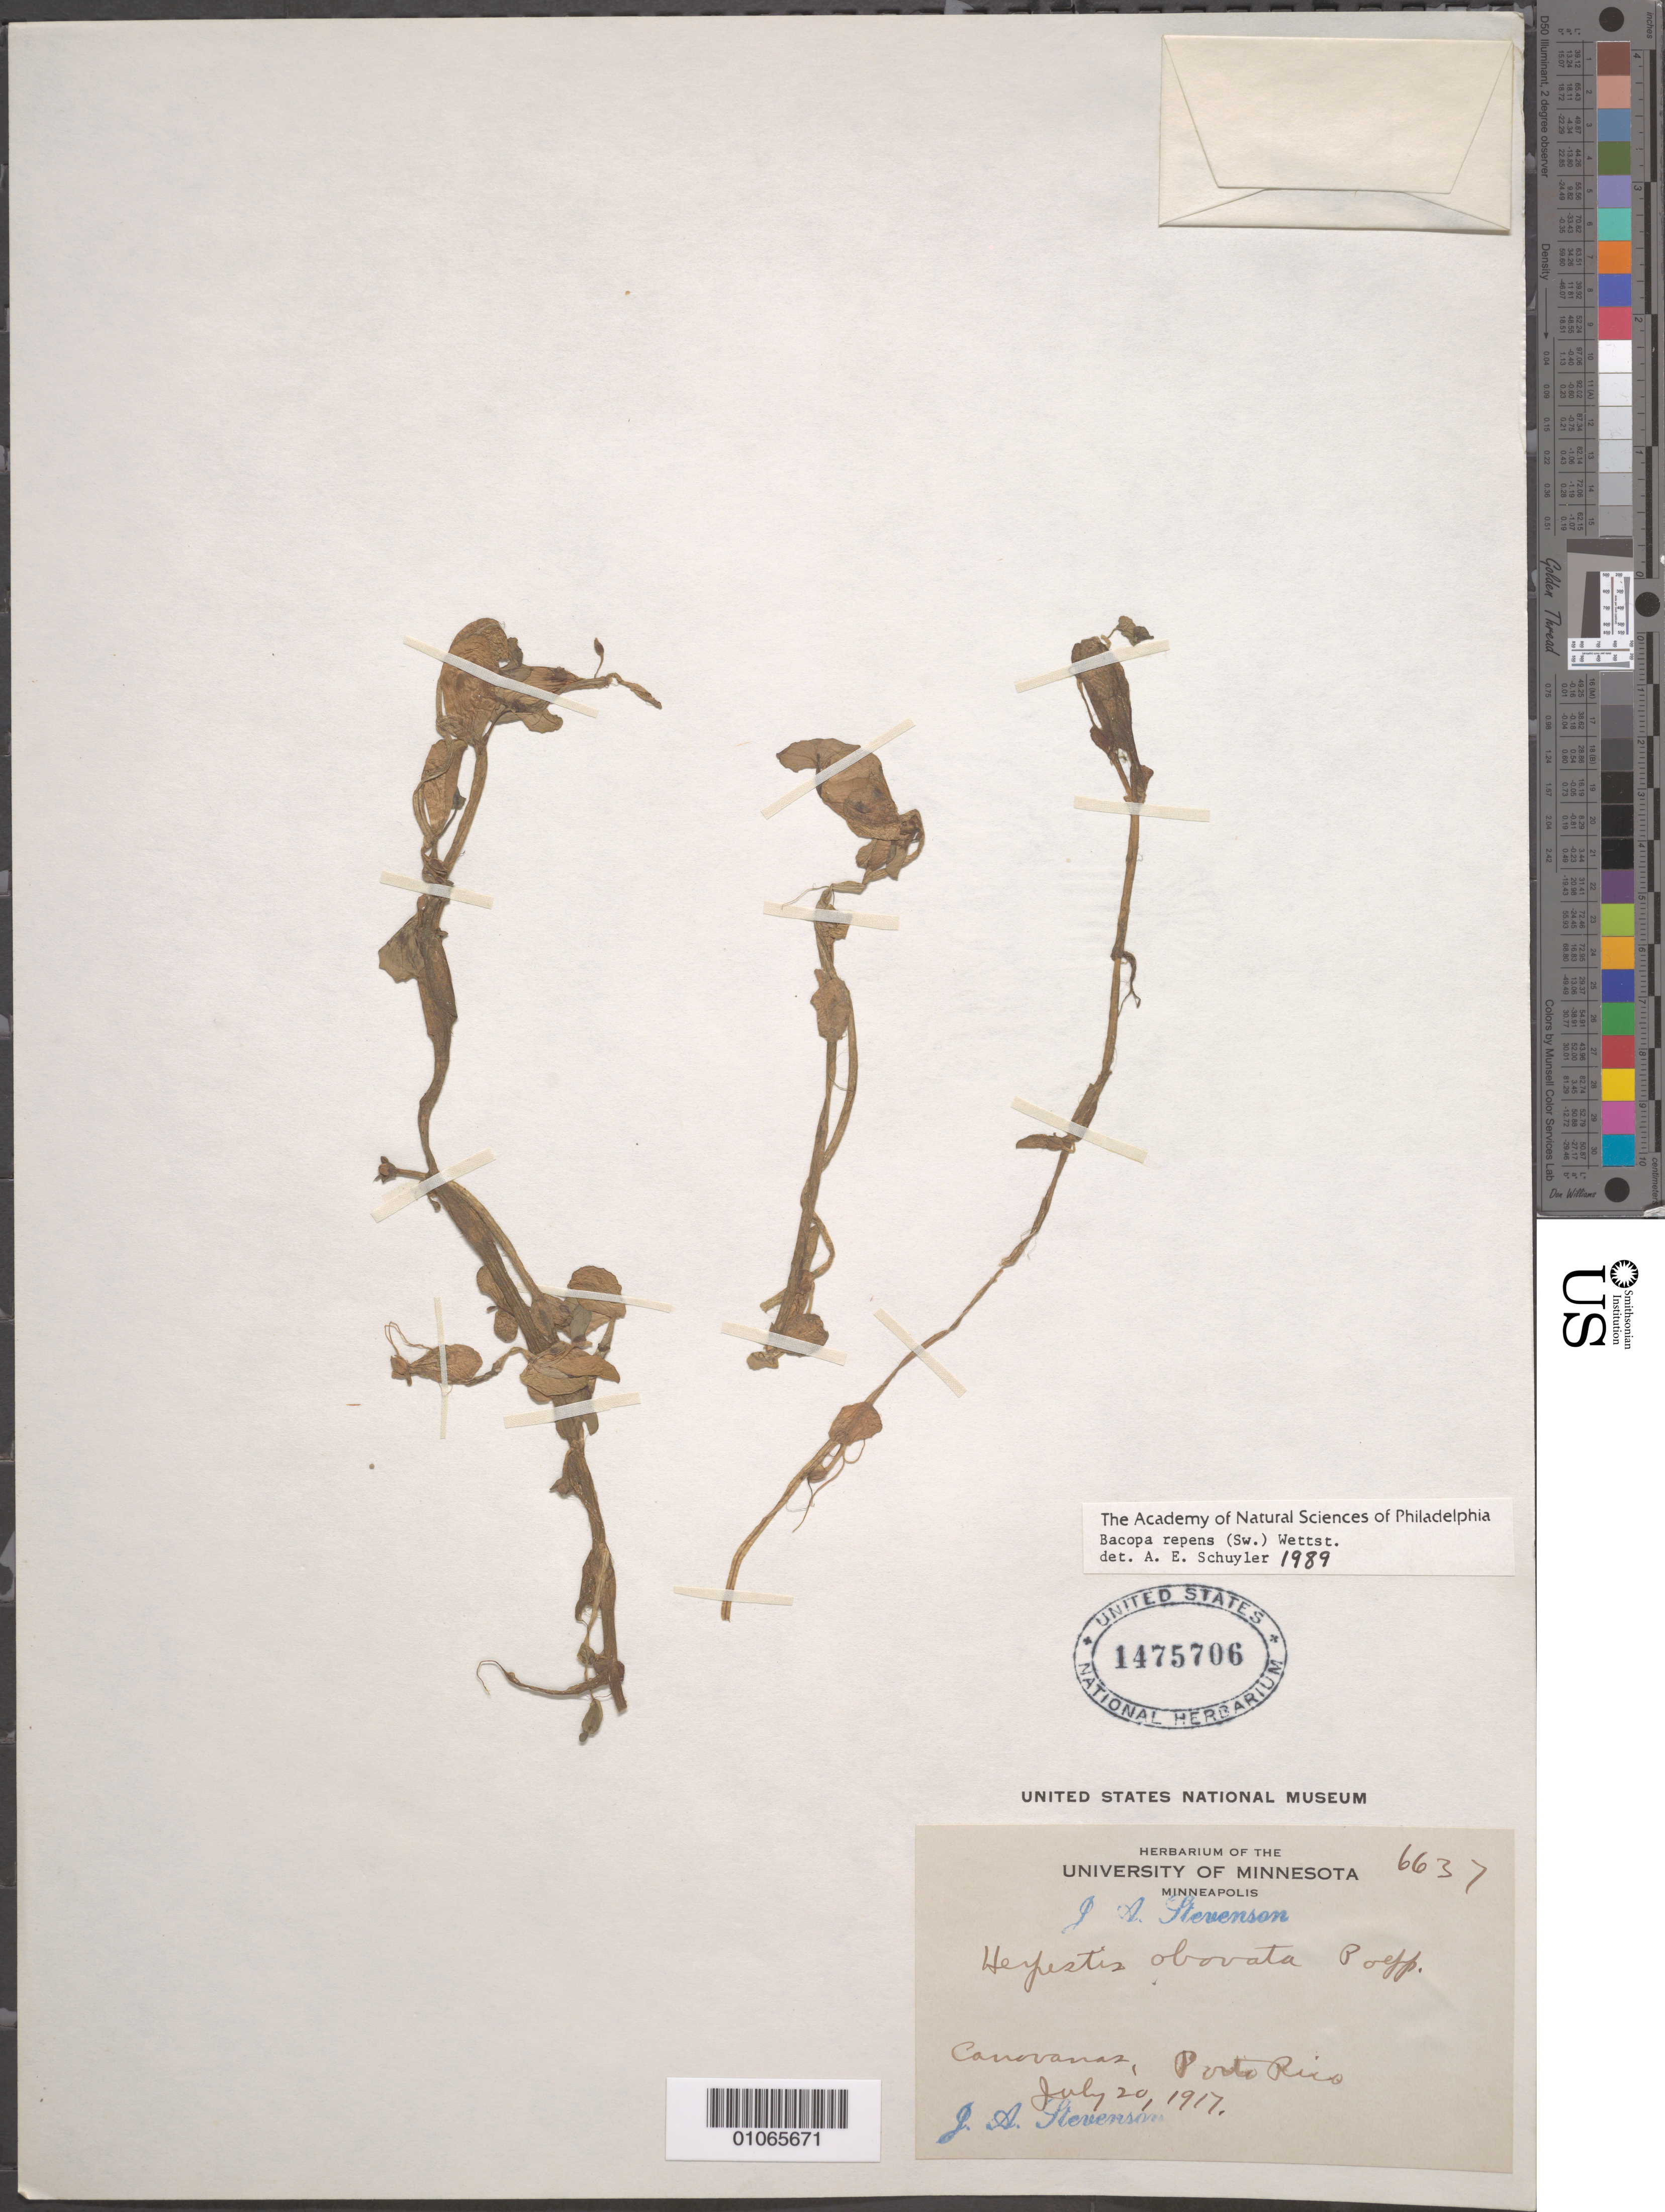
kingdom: Plantae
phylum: Tracheophyta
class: Magnoliopsida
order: Lamiales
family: Plantaginaceae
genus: Bacopa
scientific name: Bacopa repens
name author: (Sw.) Wettst.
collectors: J. Stevenson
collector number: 6637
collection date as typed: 20 Jul 1917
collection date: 1917-07-20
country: Puerto Rico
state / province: Canóvanas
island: Puerto Rico I.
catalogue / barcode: US 1475706